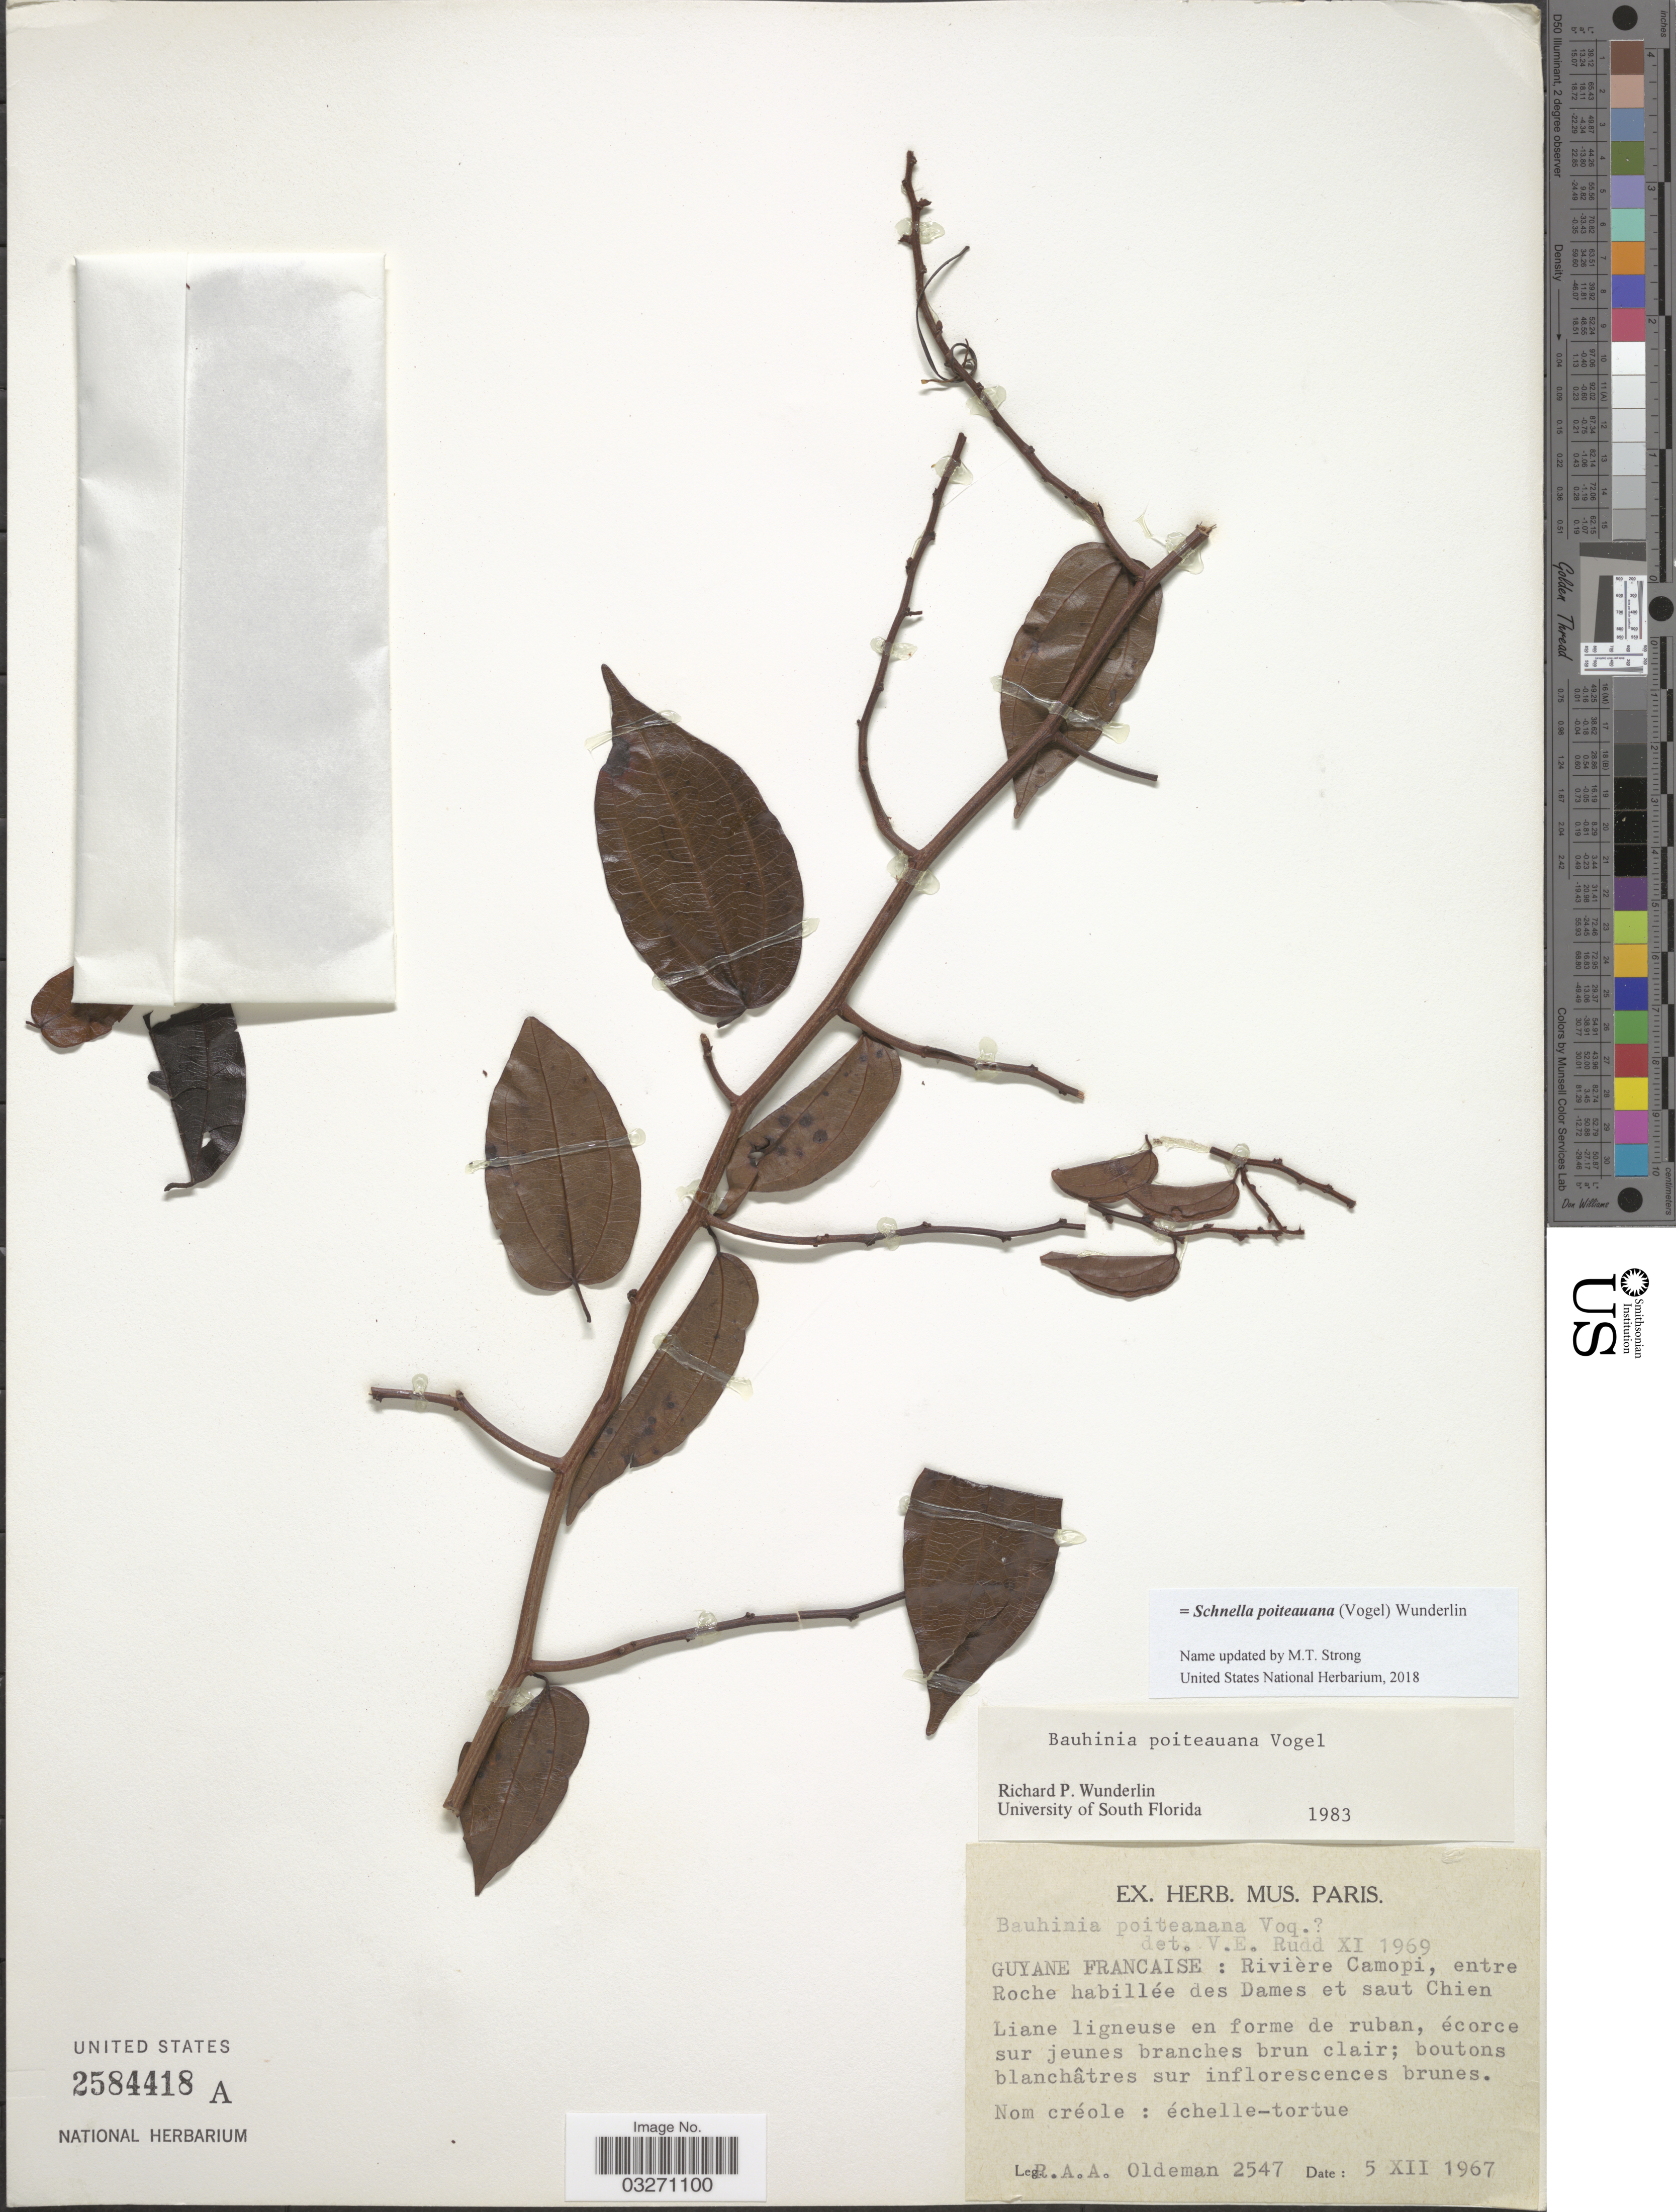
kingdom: Plantae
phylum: Tracheophyta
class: Magnoliopsida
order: Fabales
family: Fabaceae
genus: Schnella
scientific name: Schnella poiteauana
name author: (Vogel) Wunderlin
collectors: R. Oldeman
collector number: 2547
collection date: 1967-12-05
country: French Guiana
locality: Guyane Francaise: Rivière Camopi, entre Roche habillée des Dames et saut Chien.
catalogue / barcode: US 2584418A